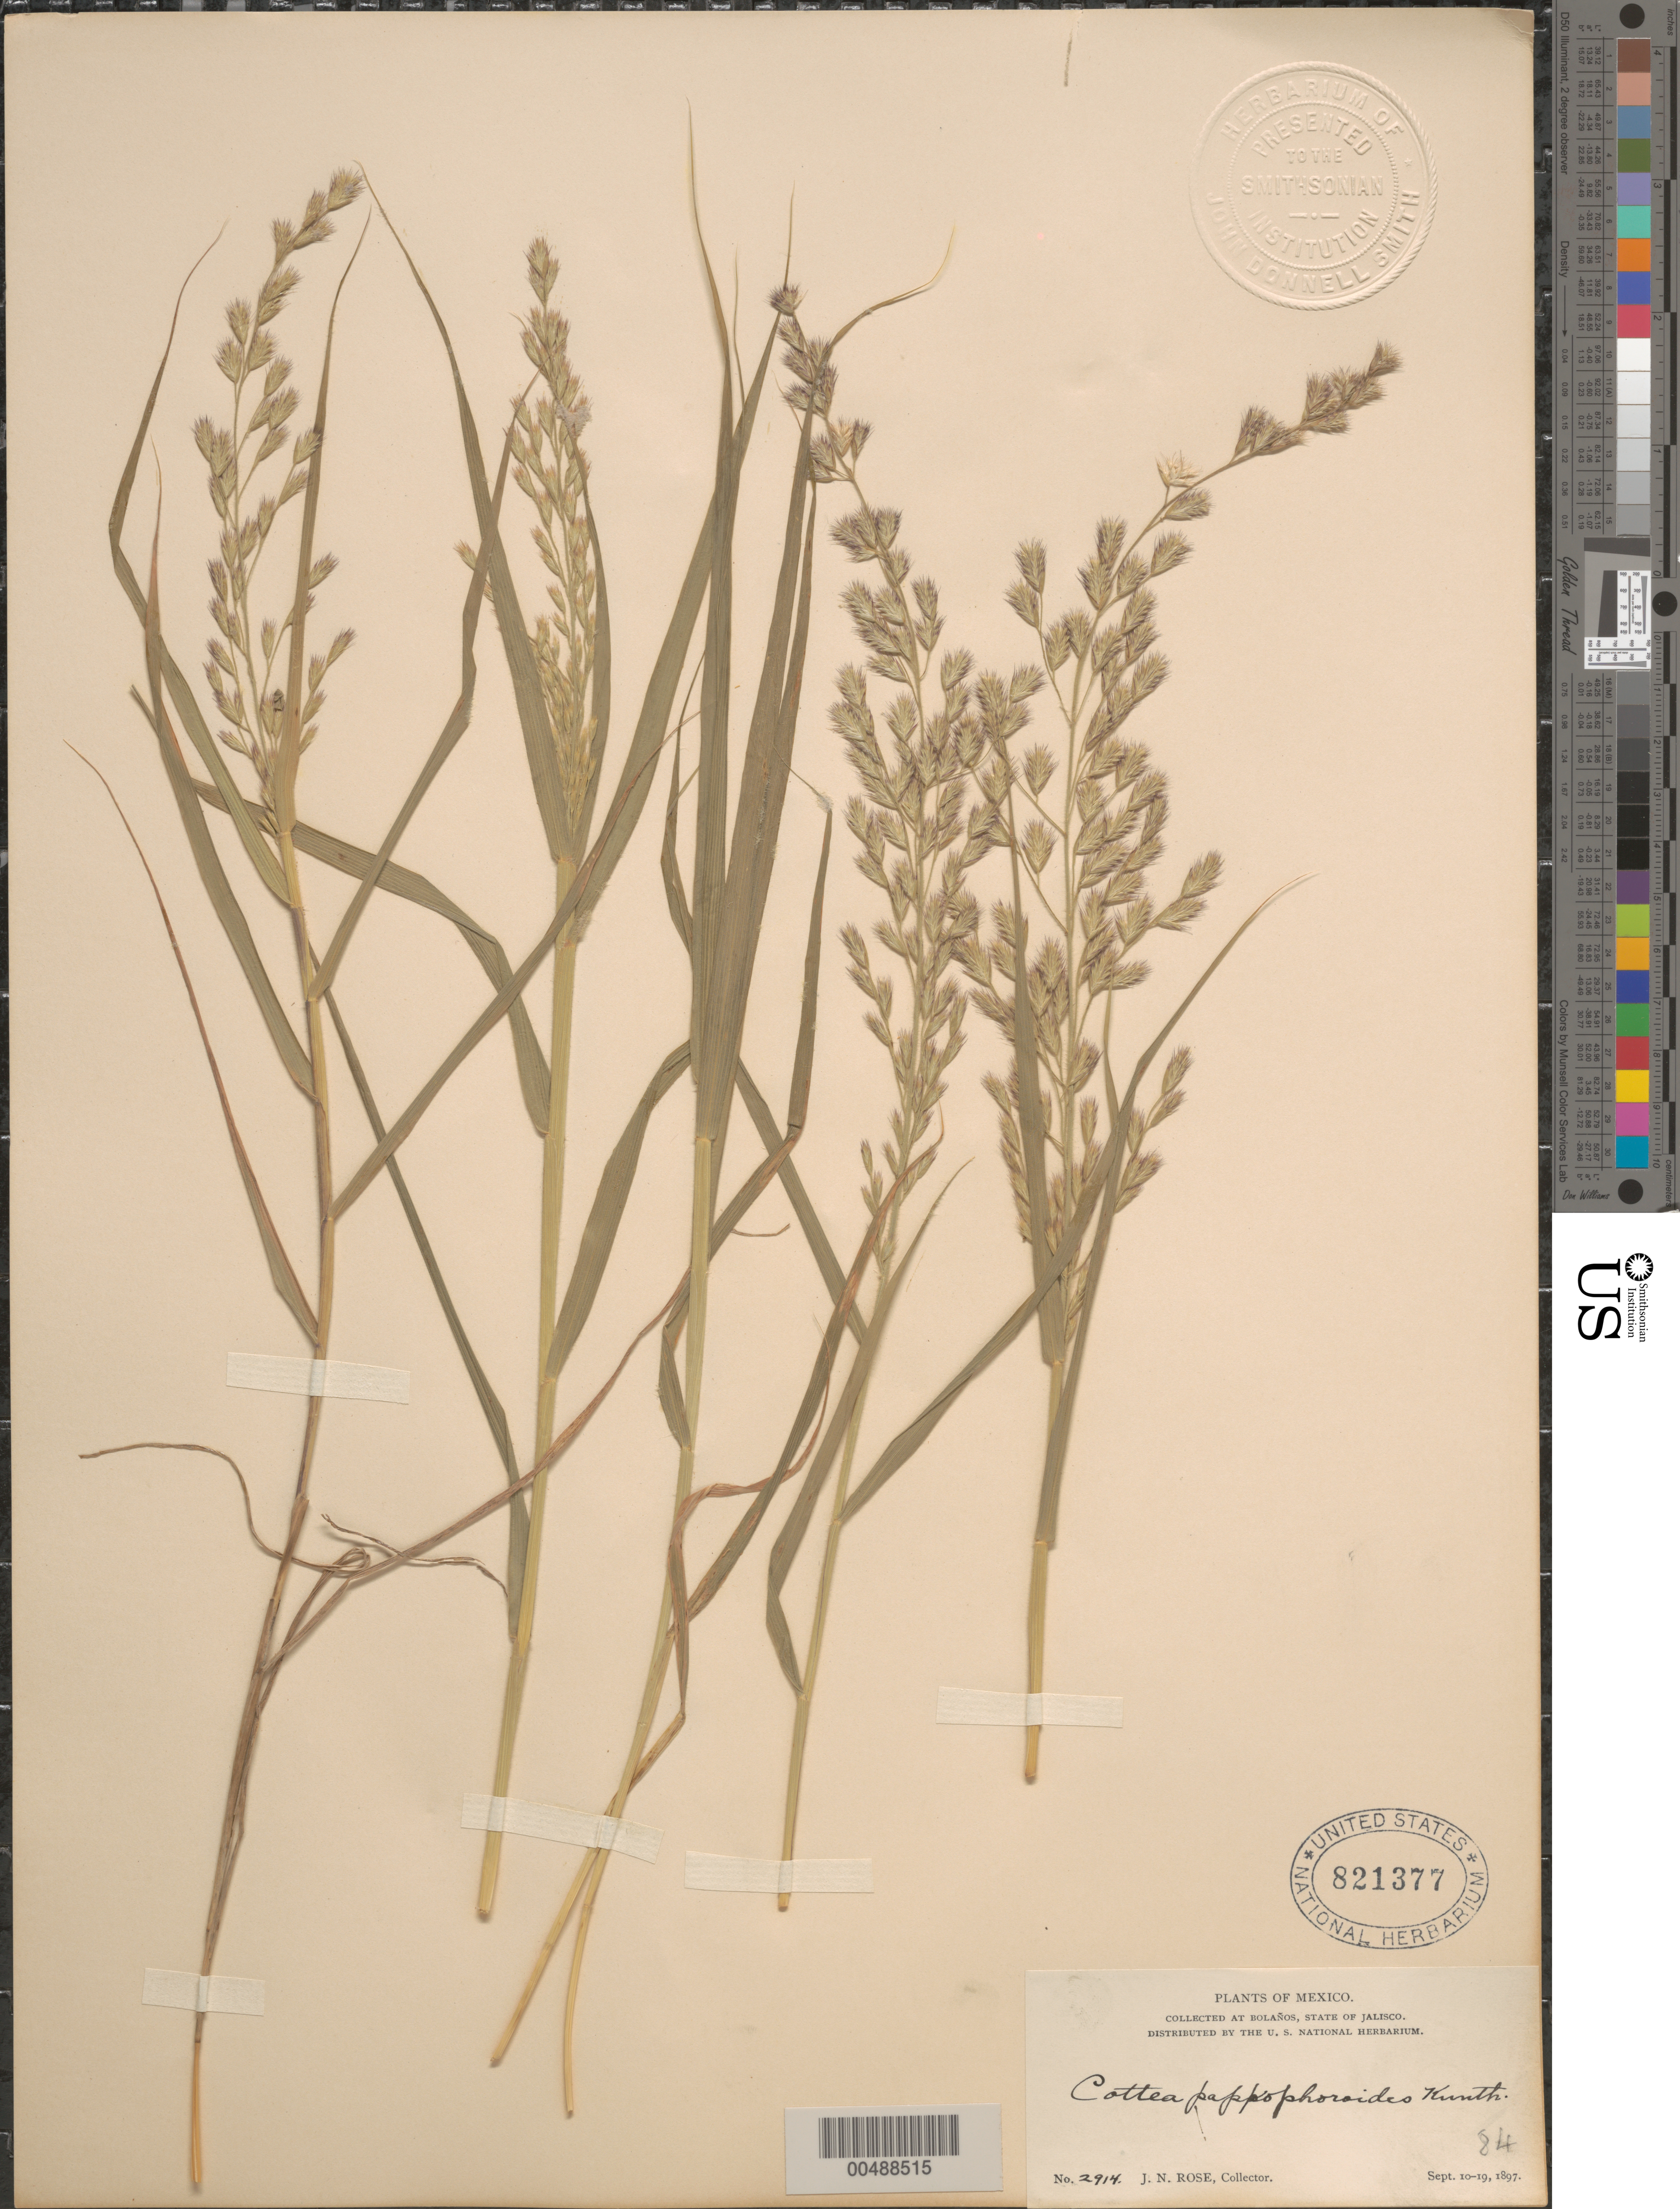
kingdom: Plantae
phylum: Tracheophyta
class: Liliopsida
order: Poales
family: Poaceae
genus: Cottea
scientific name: Cottea pappophoroides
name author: Kunth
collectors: J. N. Rose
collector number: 2914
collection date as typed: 10 Sep 1897 to 19 Sep 1897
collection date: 1897-09-10/1897-09-19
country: Mexico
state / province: Jalisco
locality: Bolaños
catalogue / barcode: US 821377